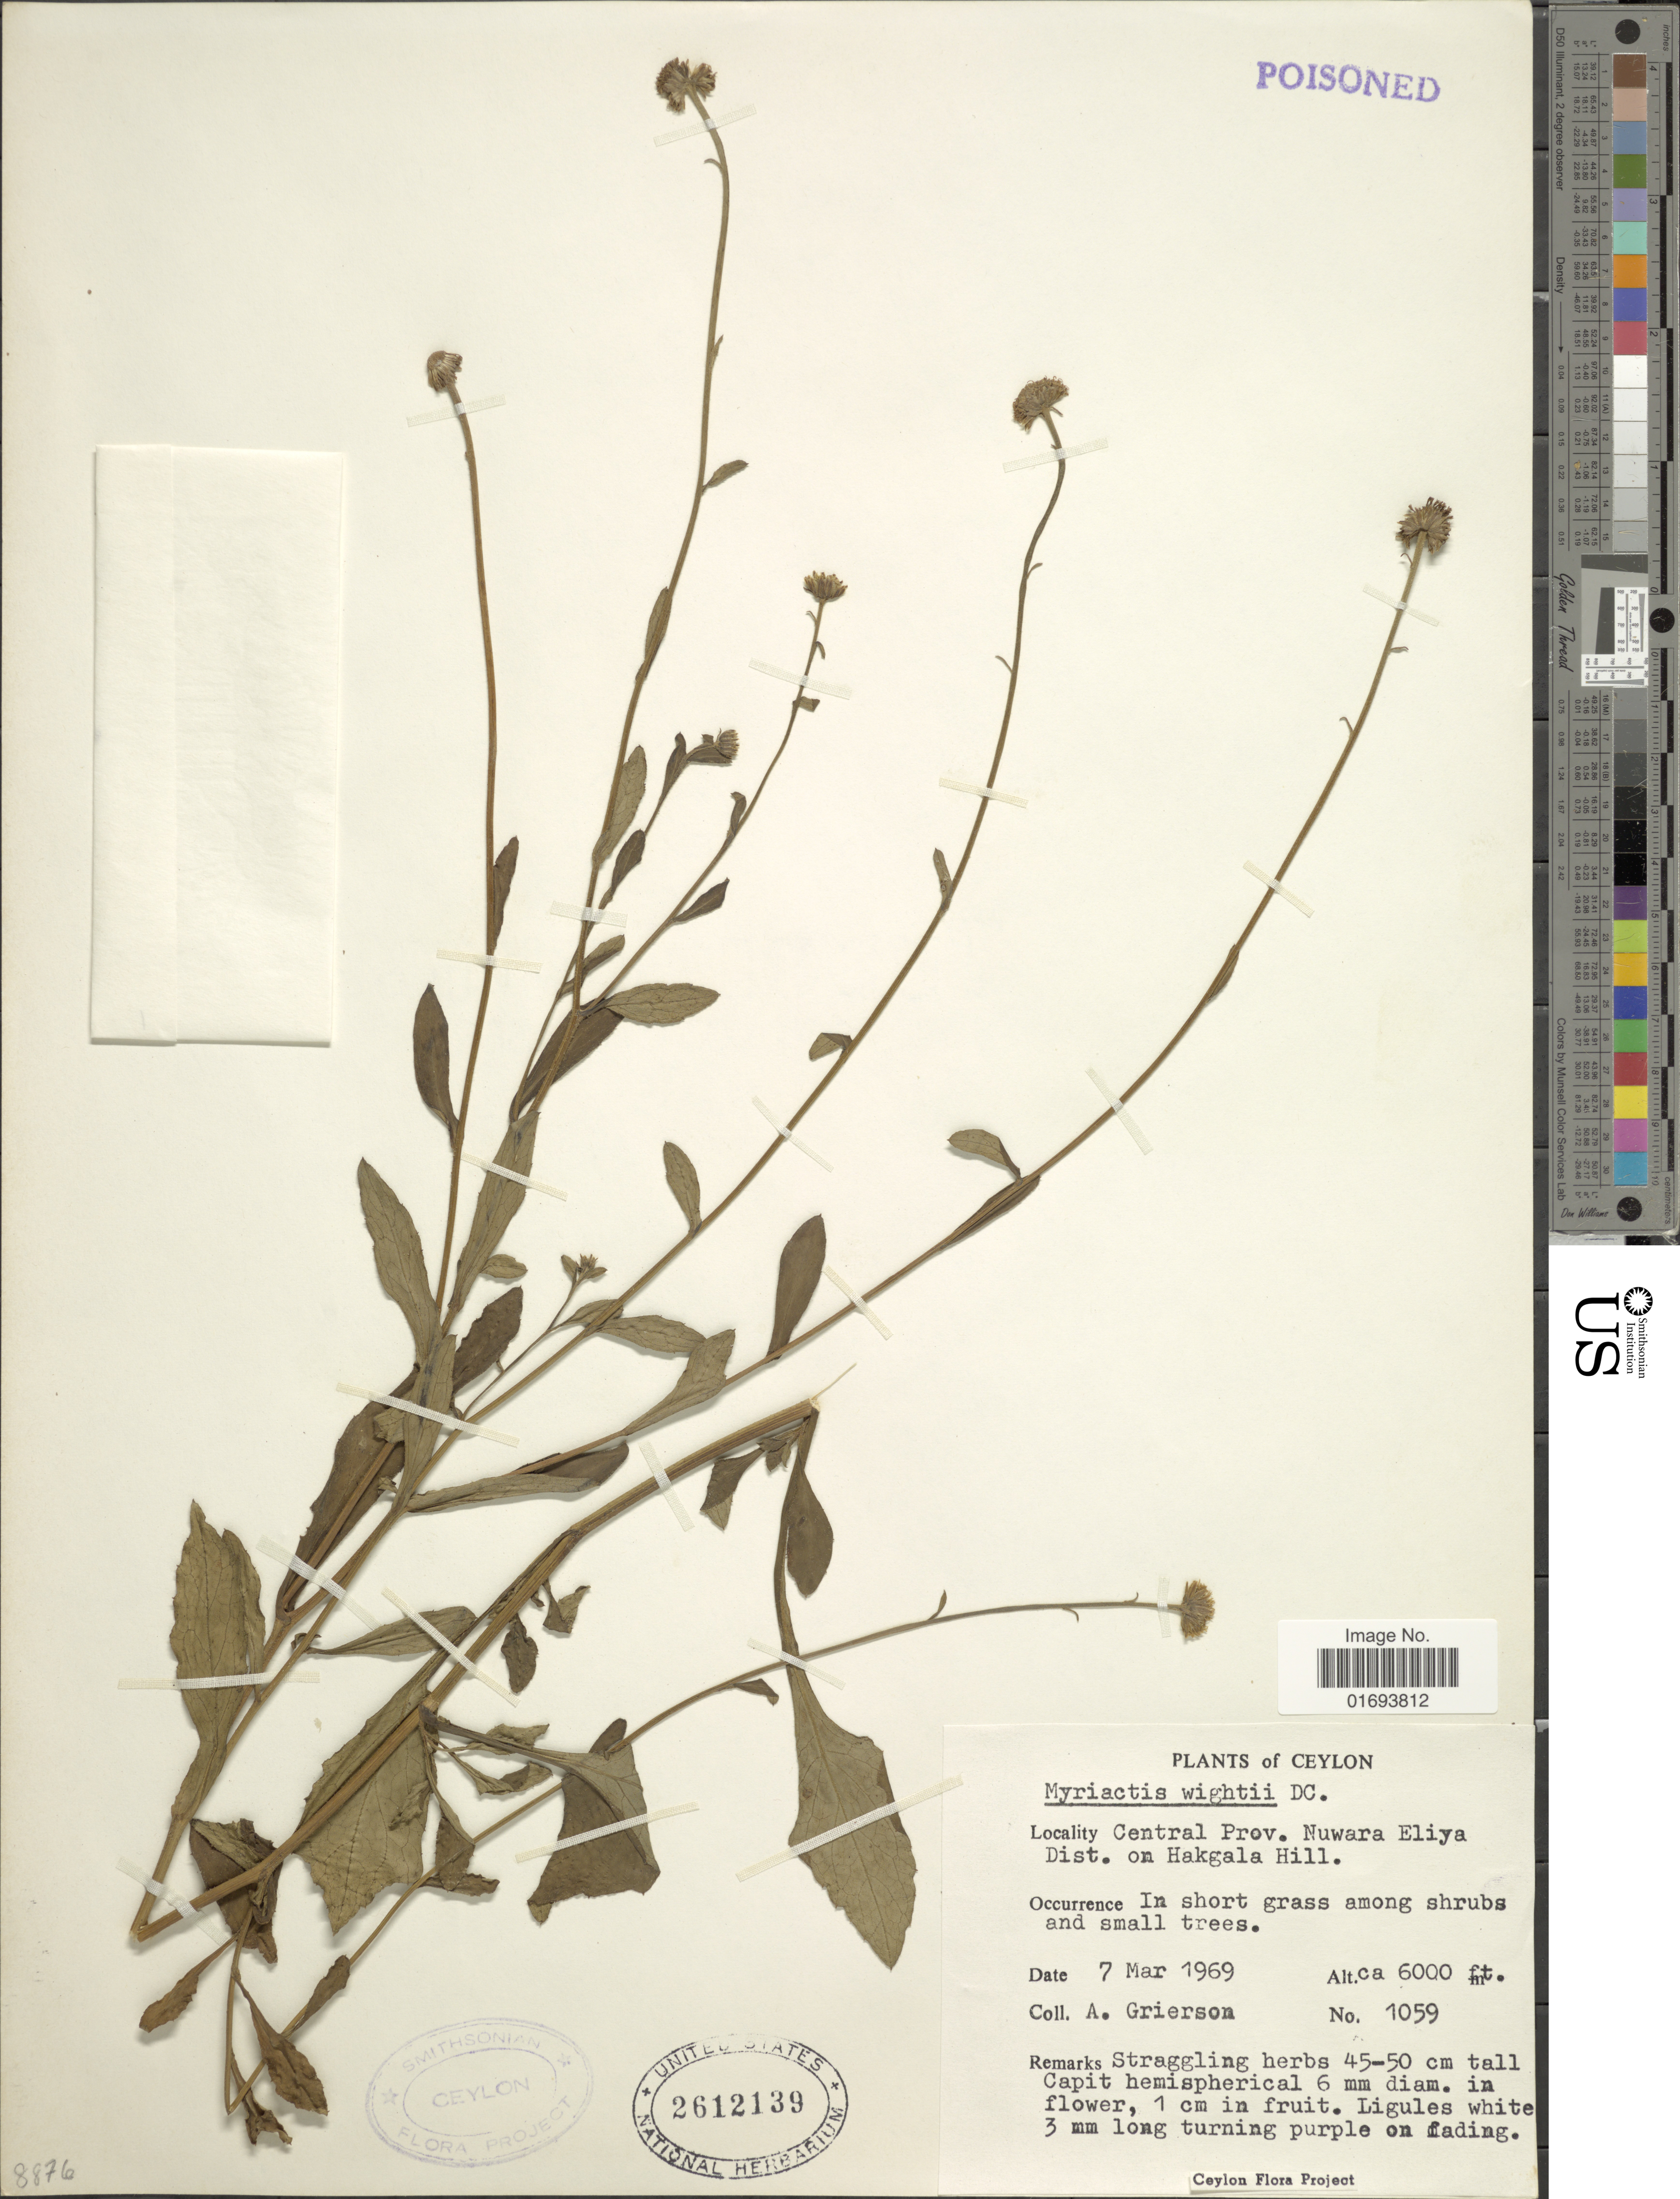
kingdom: Plantae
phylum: Tracheophyta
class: Magnoliopsida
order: Asterales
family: Asteraceae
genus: Myriactis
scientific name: Myriactis wightii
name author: DC.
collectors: A. Grierson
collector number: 1059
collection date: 1969-03-07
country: Sri Lanka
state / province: Central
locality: Ceylon. Central prov. Nuwara Eliya. Dist. on Hakgala Hill.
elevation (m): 1829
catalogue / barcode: US 2612139